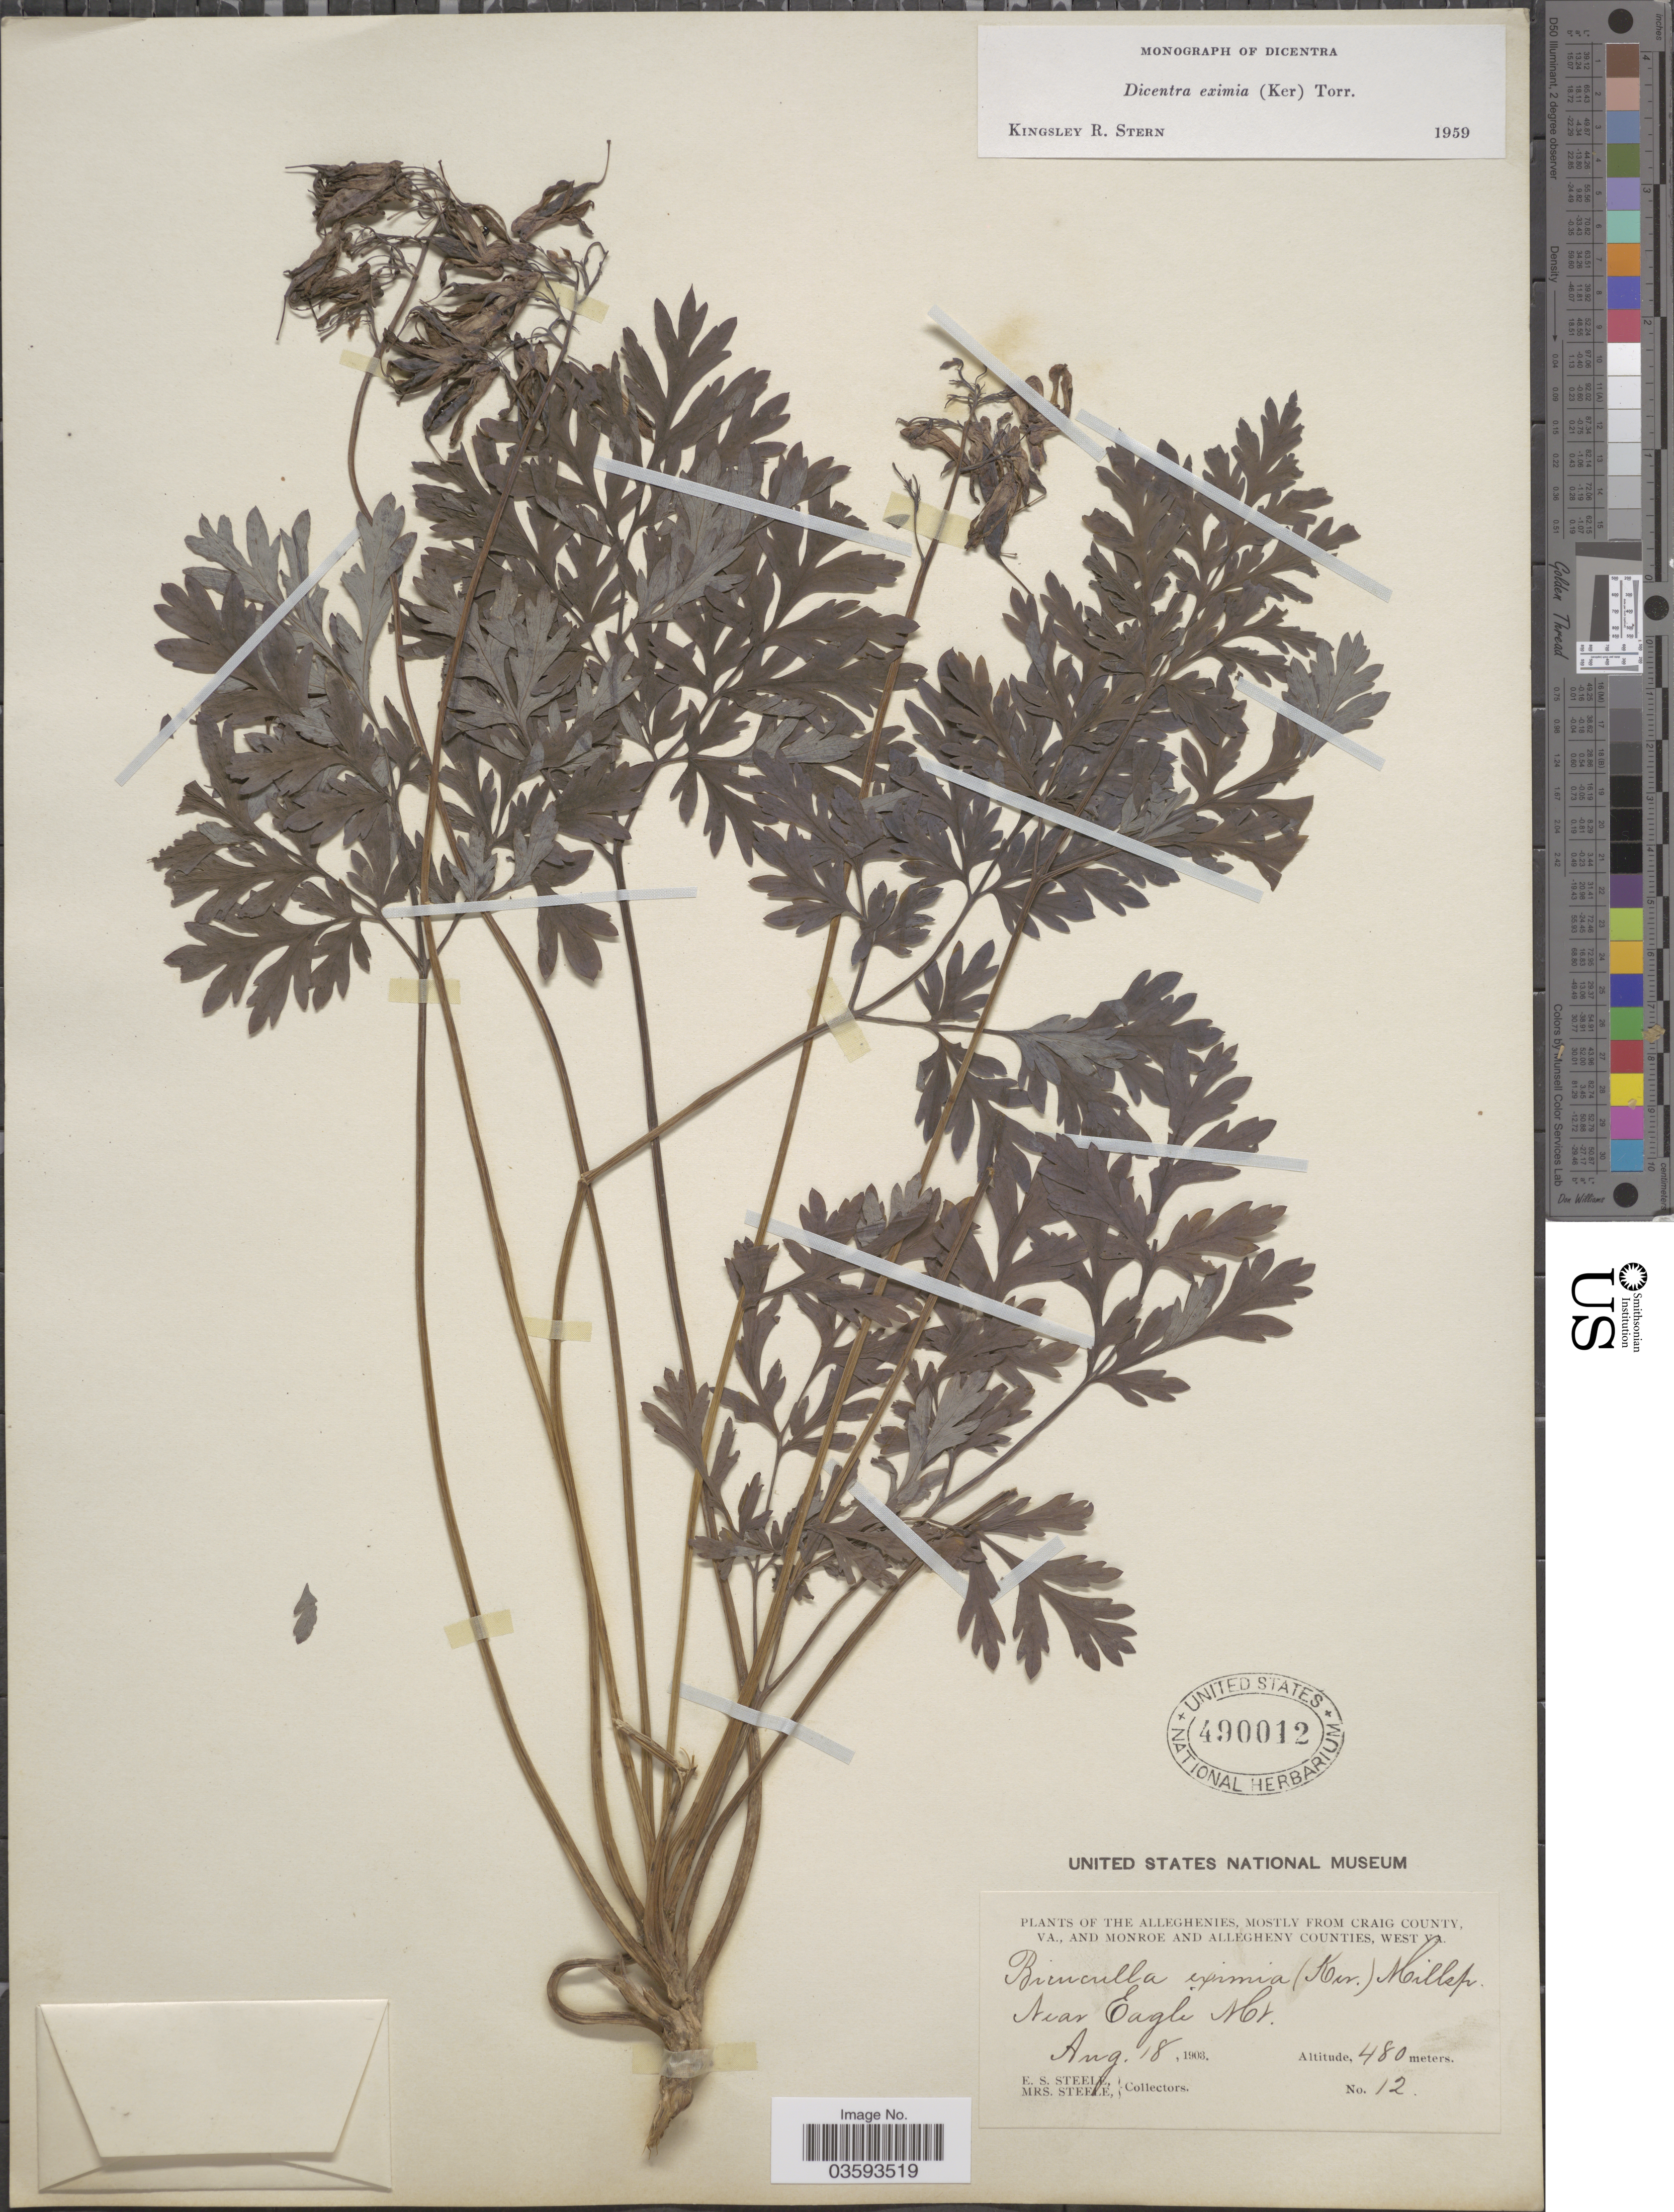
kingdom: Plantae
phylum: Tracheophyta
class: Magnoliopsida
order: Ranunculales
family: Papaveraceae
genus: Dicentra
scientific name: Dicentra eximia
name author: (Ker Gawl.) Torr.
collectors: E. Steele & Mrs. E. S. Steele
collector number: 12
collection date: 1903-08-18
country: United States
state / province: Virginia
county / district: Craig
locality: The Alleghenies, mostly from Craig County, VA., and Monroe and Allegheny Counties, West VA. Near Eagle Mt.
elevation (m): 480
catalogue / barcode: US 490012